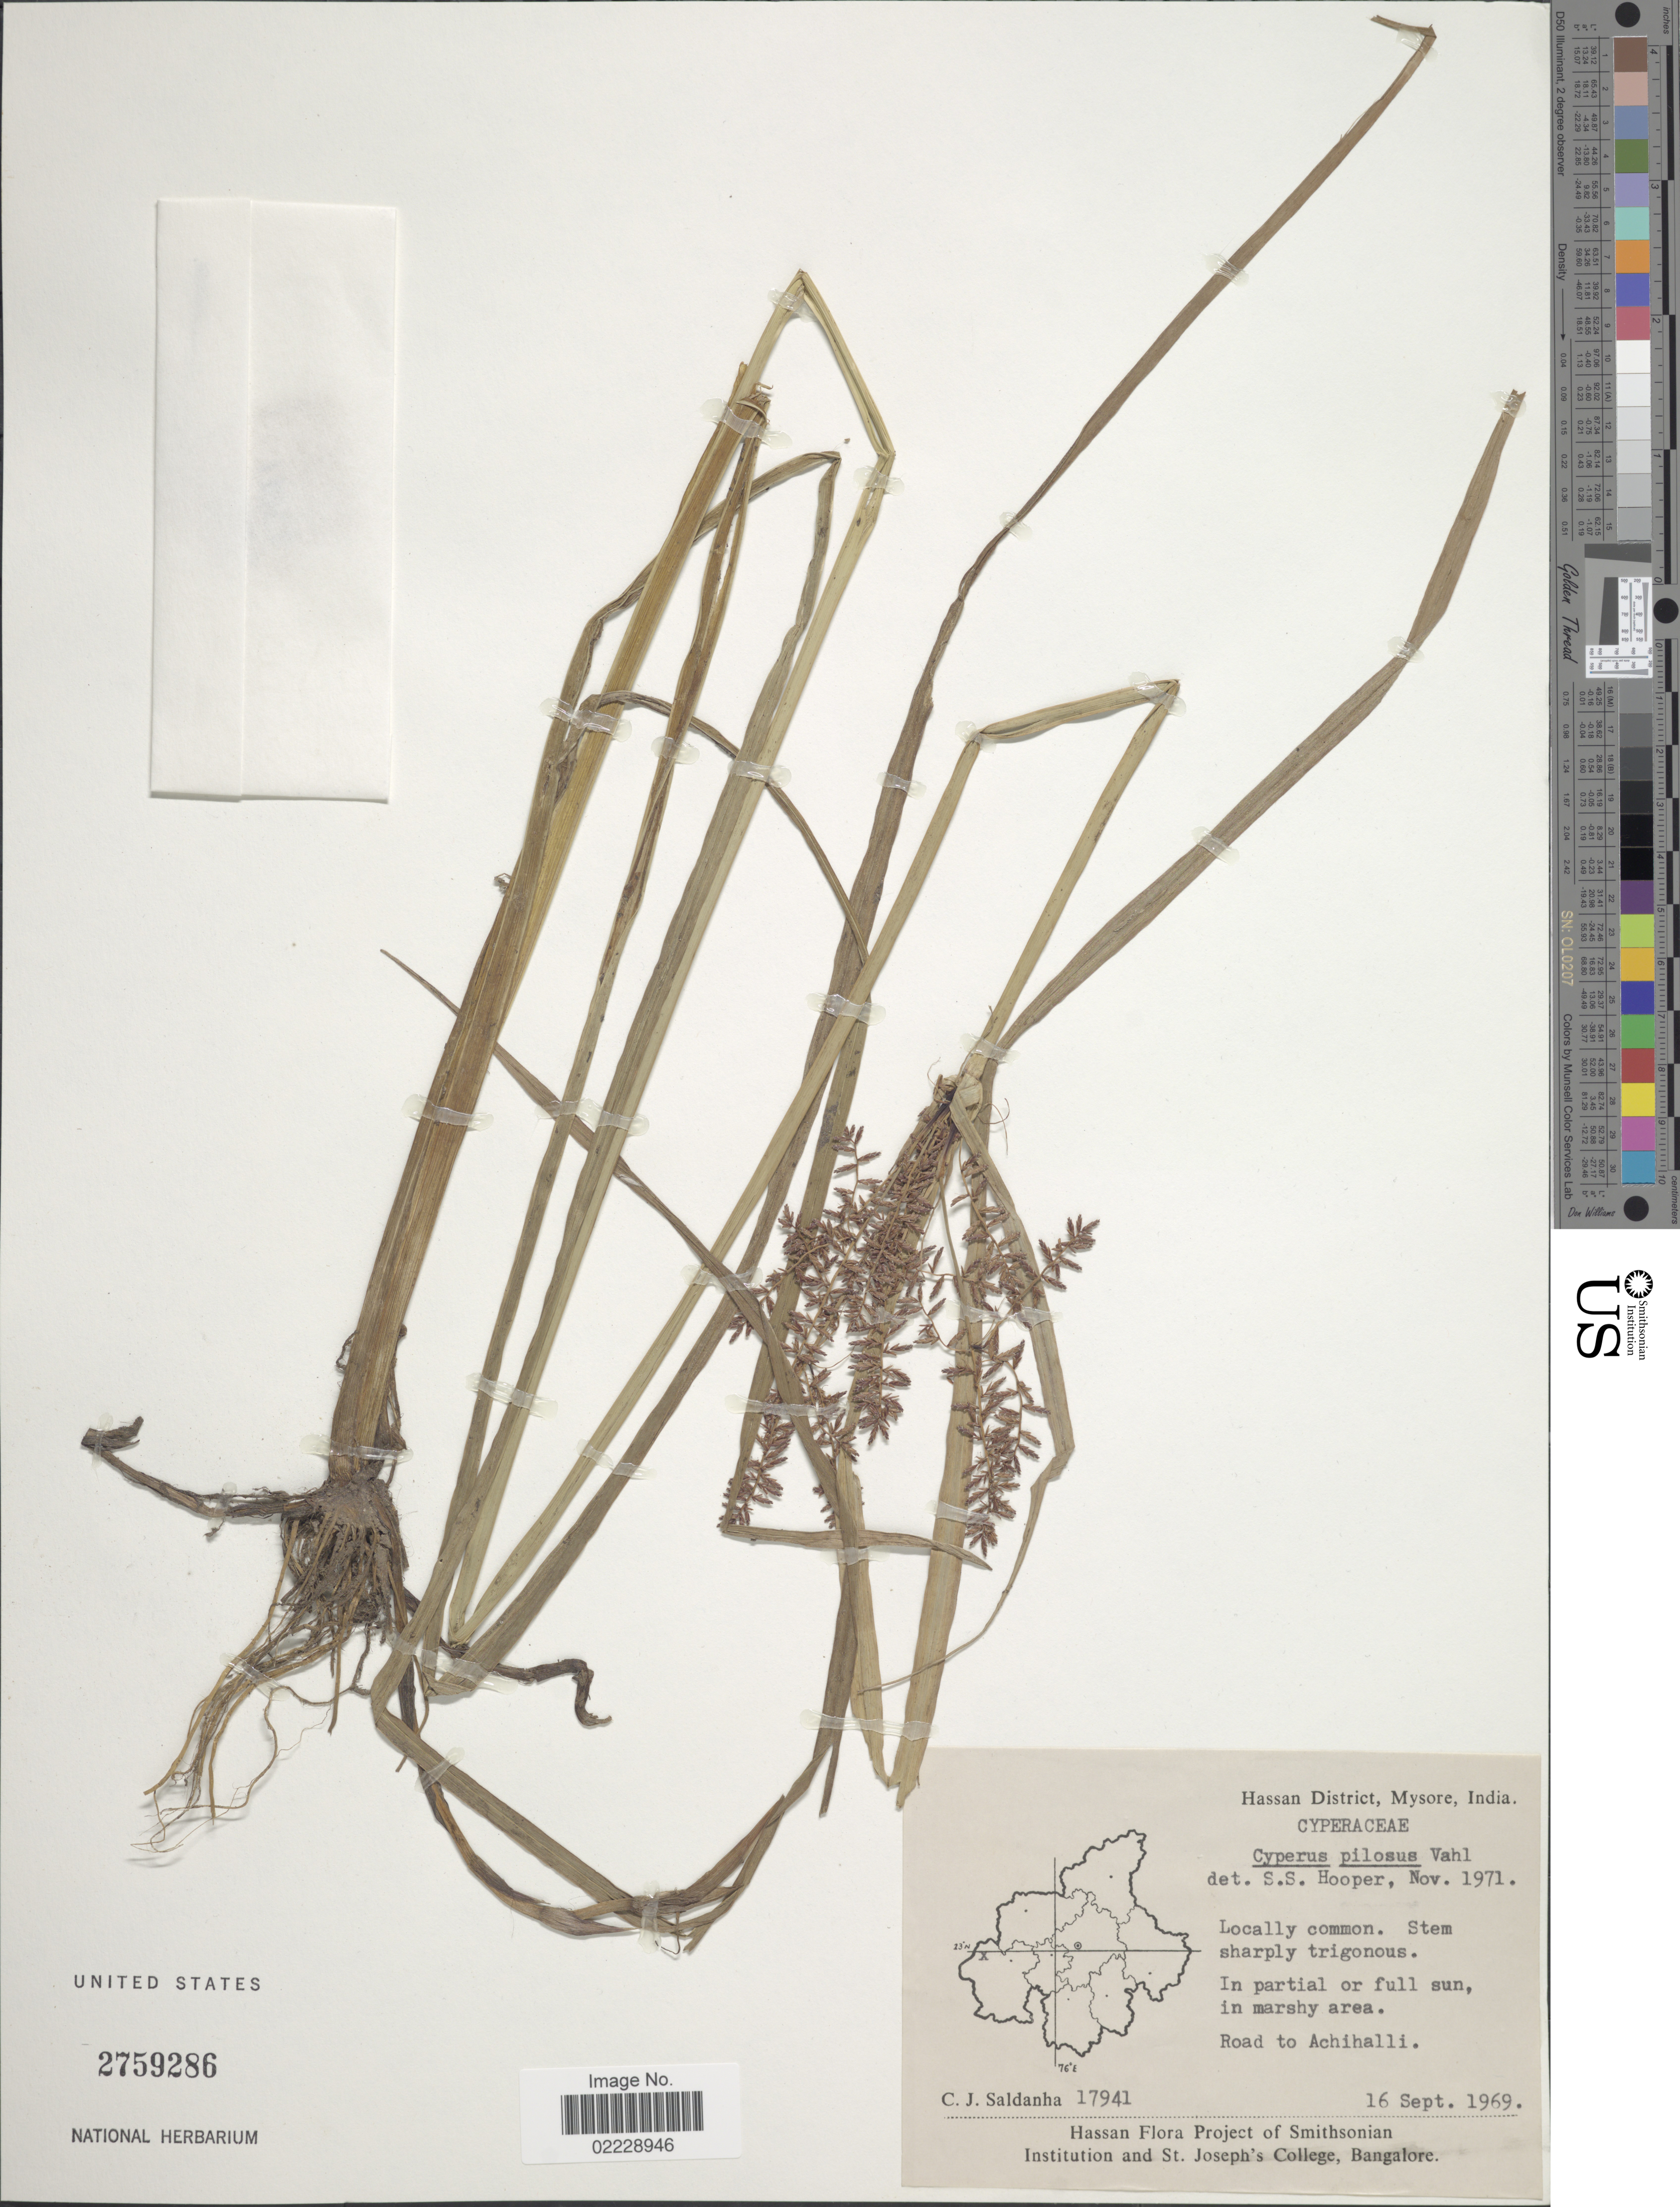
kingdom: Plantae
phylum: Tracheophyta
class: Liliopsida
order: Poales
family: Cyperaceae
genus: Cyperus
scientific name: Cyperus pilosus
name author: Vahl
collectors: C. J. Saldanha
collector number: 17941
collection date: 1969-09-16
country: India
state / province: Karnataka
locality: Hassan District, Mysore. Road to Achihalli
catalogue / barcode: US 2759286